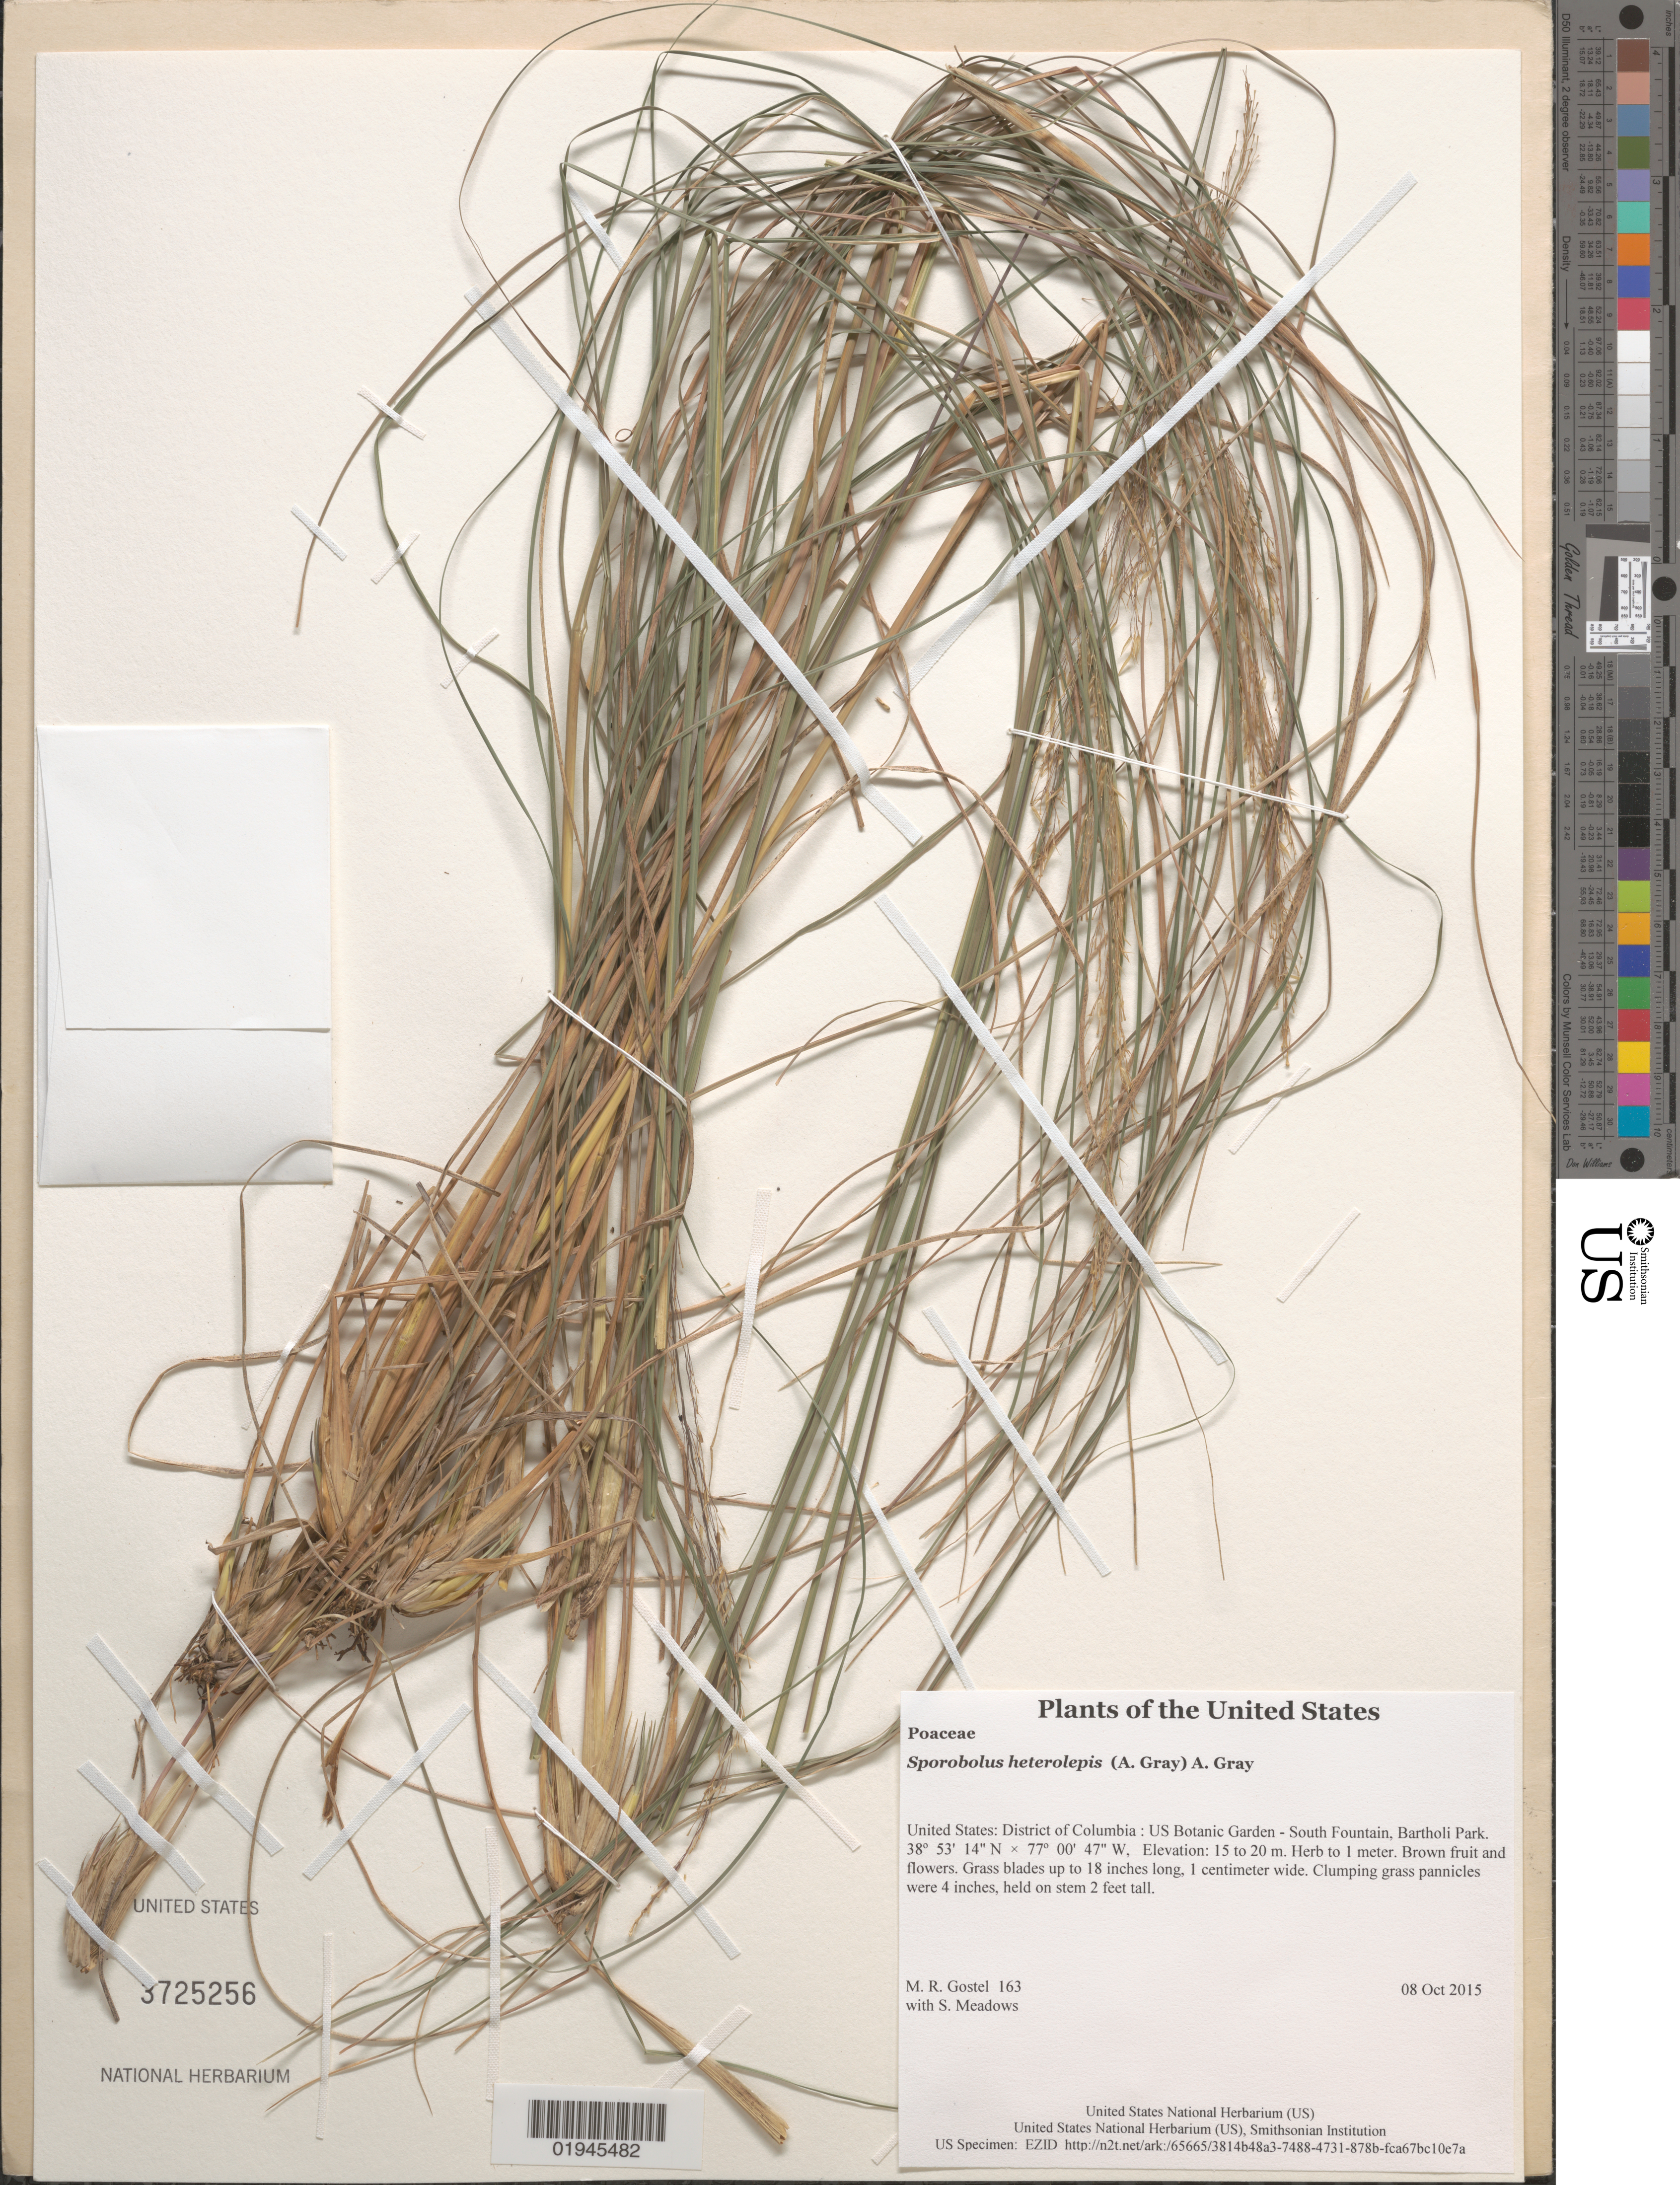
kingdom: Plantae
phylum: Tracheophyta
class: Liliopsida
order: Poales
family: Poaceae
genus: Sporobolus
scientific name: Sporobolus heterolepis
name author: (A. Gray) A. Gray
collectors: M. R. Gostel & S. Meadows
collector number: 163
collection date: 2015-10-08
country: United States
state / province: District of Columbia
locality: US Botanic Garden - South Fountain, Bartholi Park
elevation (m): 15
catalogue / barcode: US 3725256